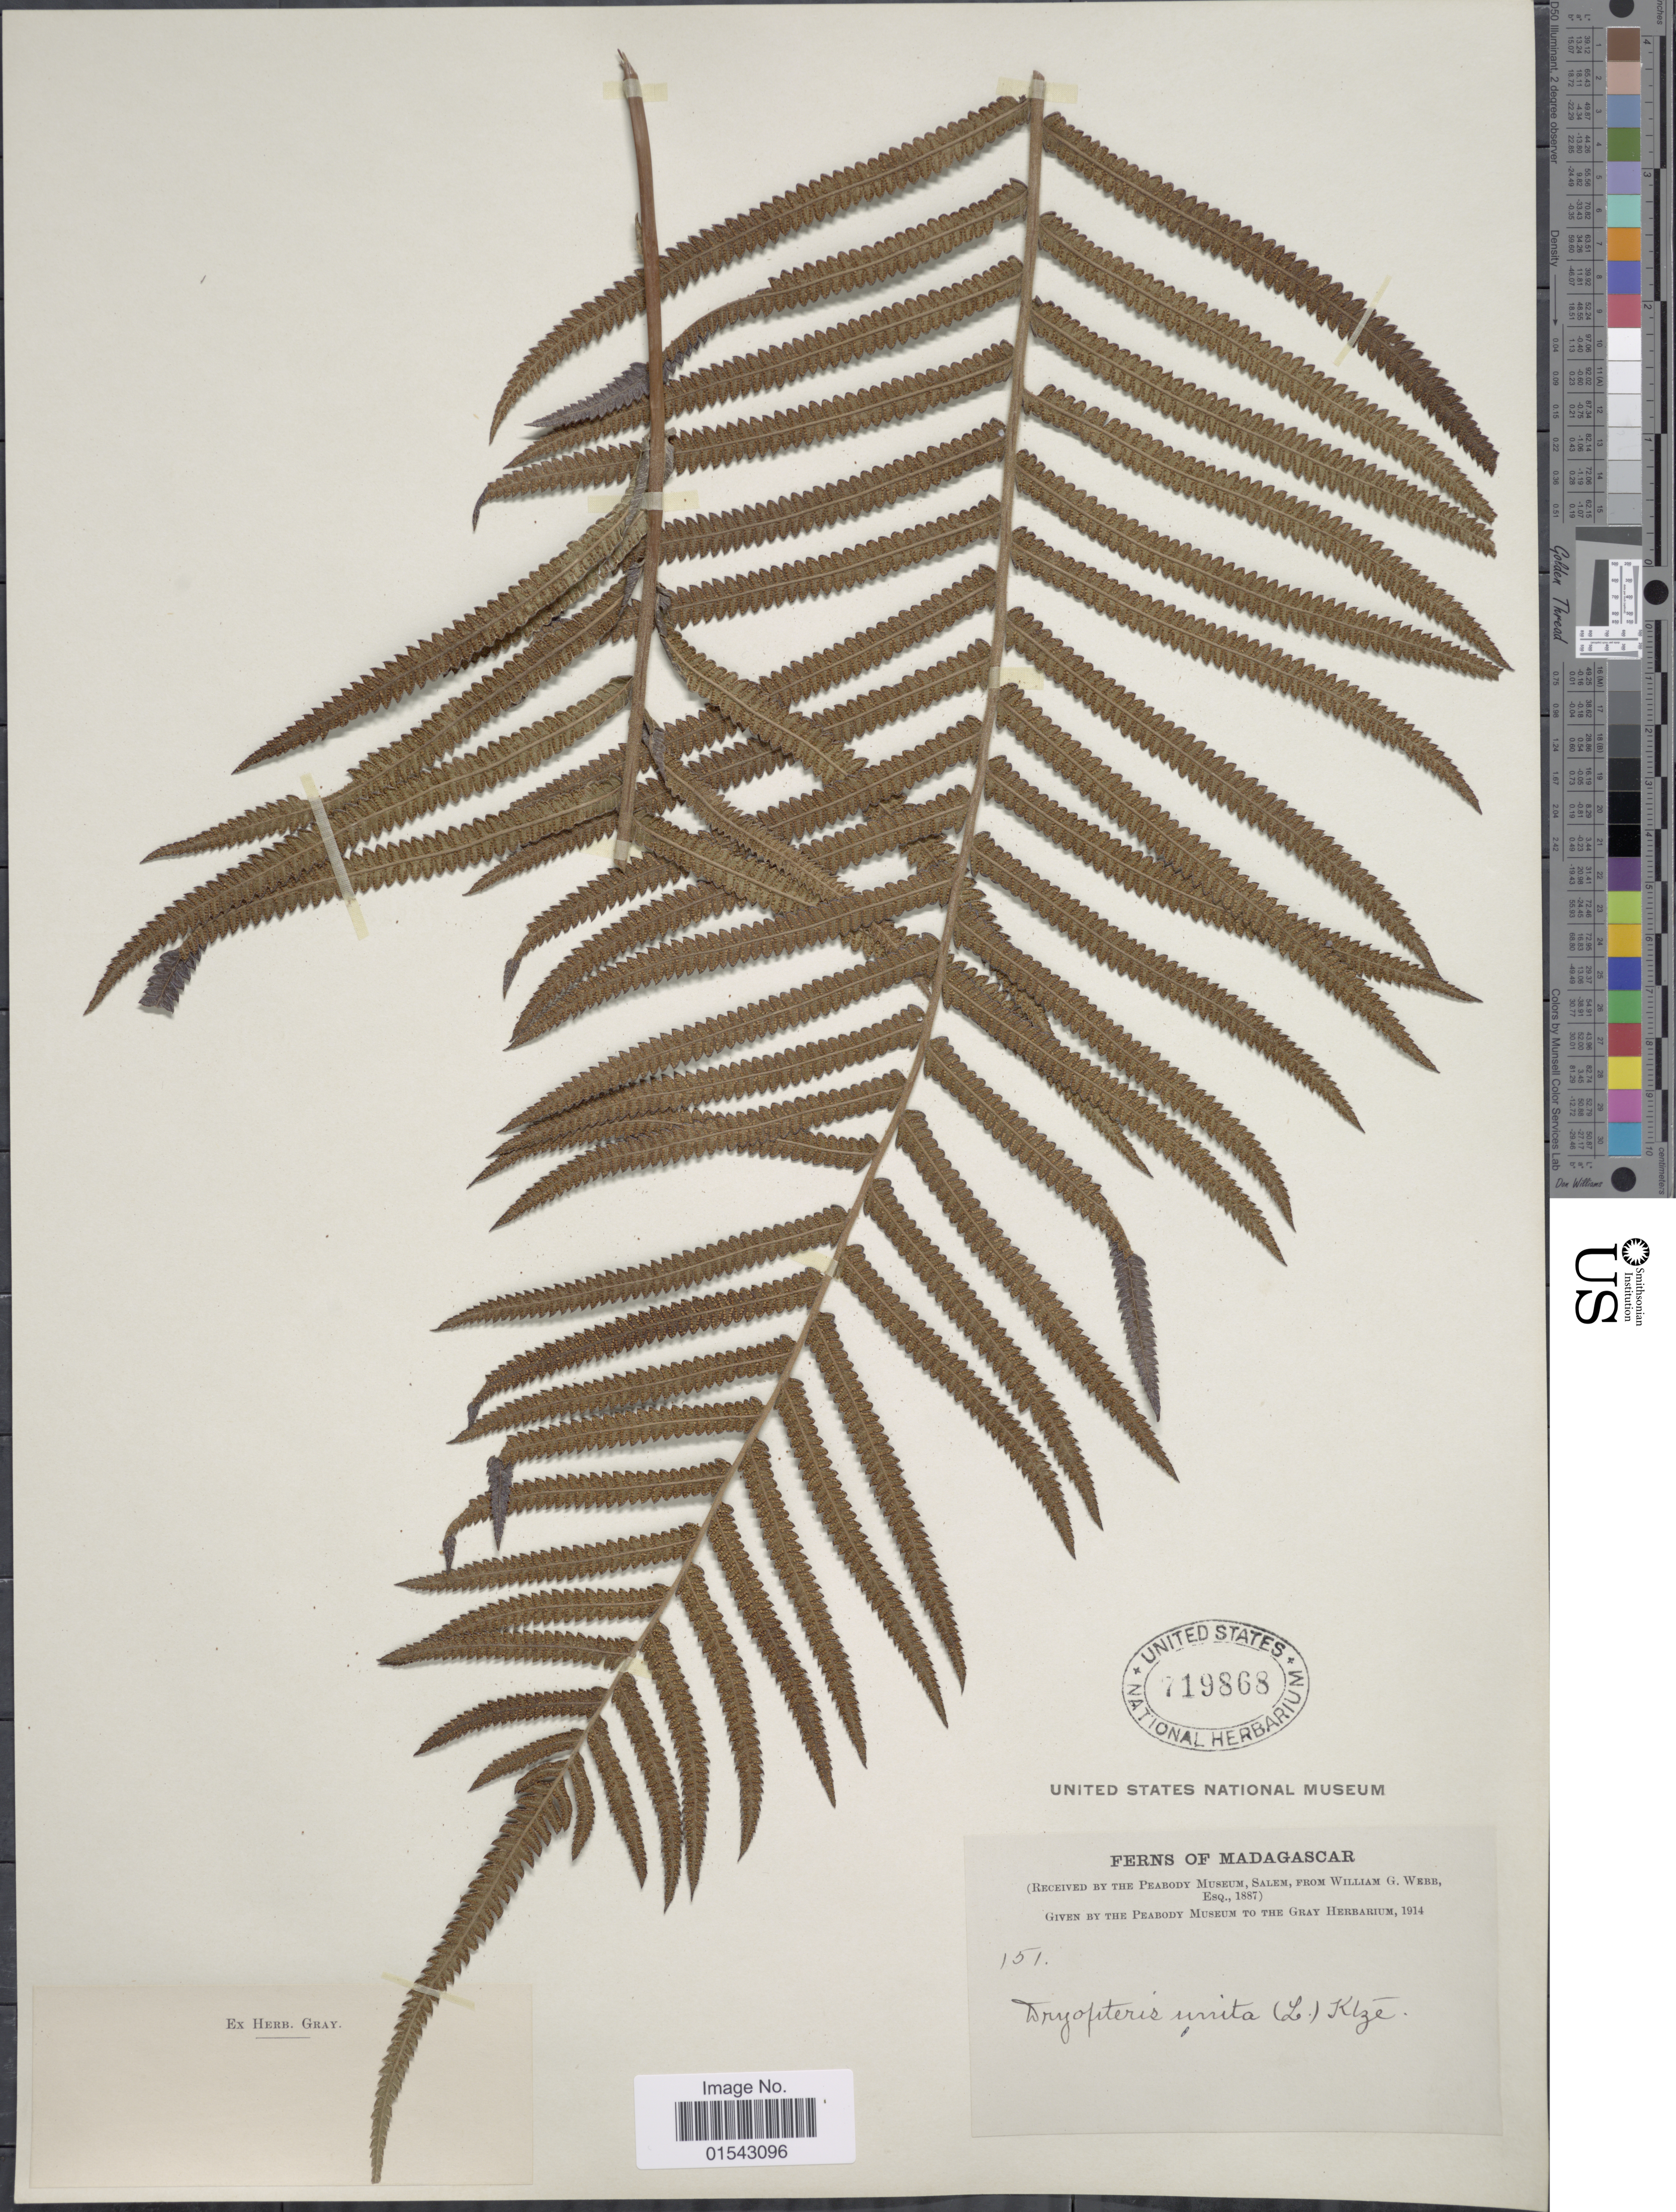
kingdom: Plantae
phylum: Tracheophyta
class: Polypodiopsida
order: Polypodiales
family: Thelypteridaceae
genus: Cyclosorus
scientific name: Cyclosorus sp.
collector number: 151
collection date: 1914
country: Madagascar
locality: Madagascar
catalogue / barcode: US 719868